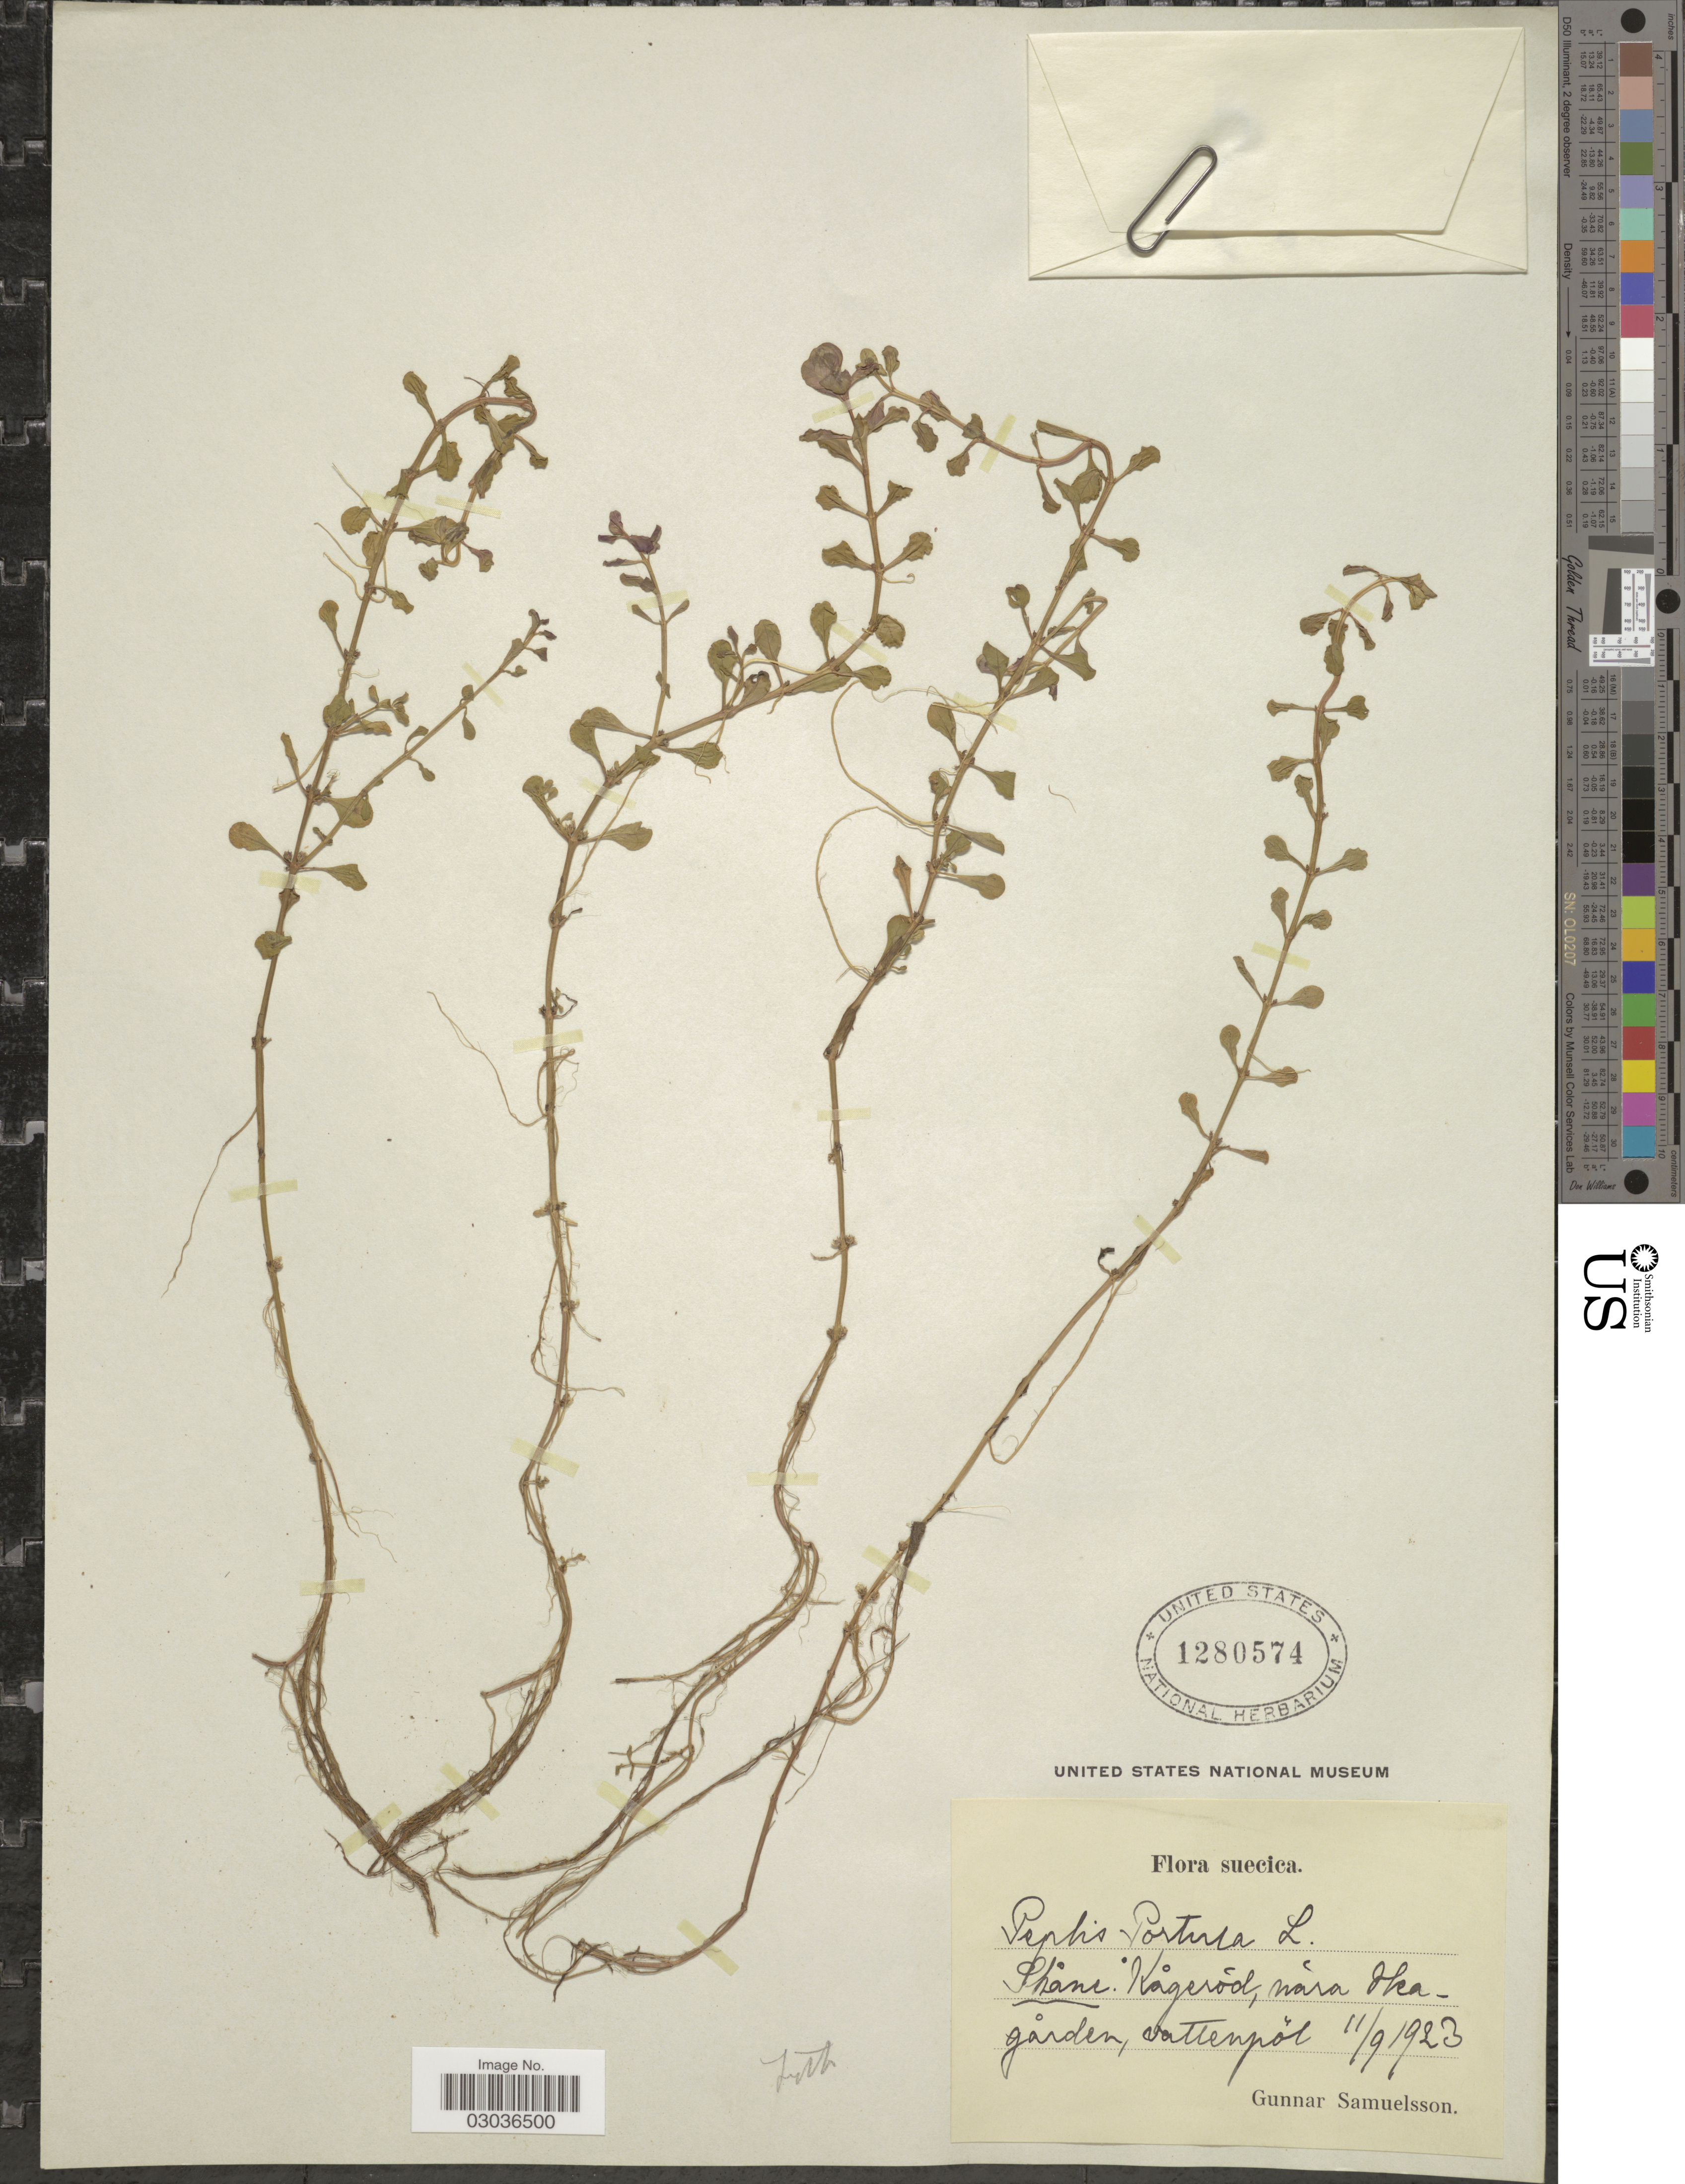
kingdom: Plantae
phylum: Tracheophyta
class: Magnoliopsida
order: Myrtales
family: Lythraceae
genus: Lythrum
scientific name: Lythrum portula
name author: (L.) D.A. Webb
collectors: G. Samuelsson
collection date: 1923-09-11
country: Sweden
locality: Thane. Kagerod, nara Ikagarden, vattenpol. Suecica.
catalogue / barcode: US 1280574